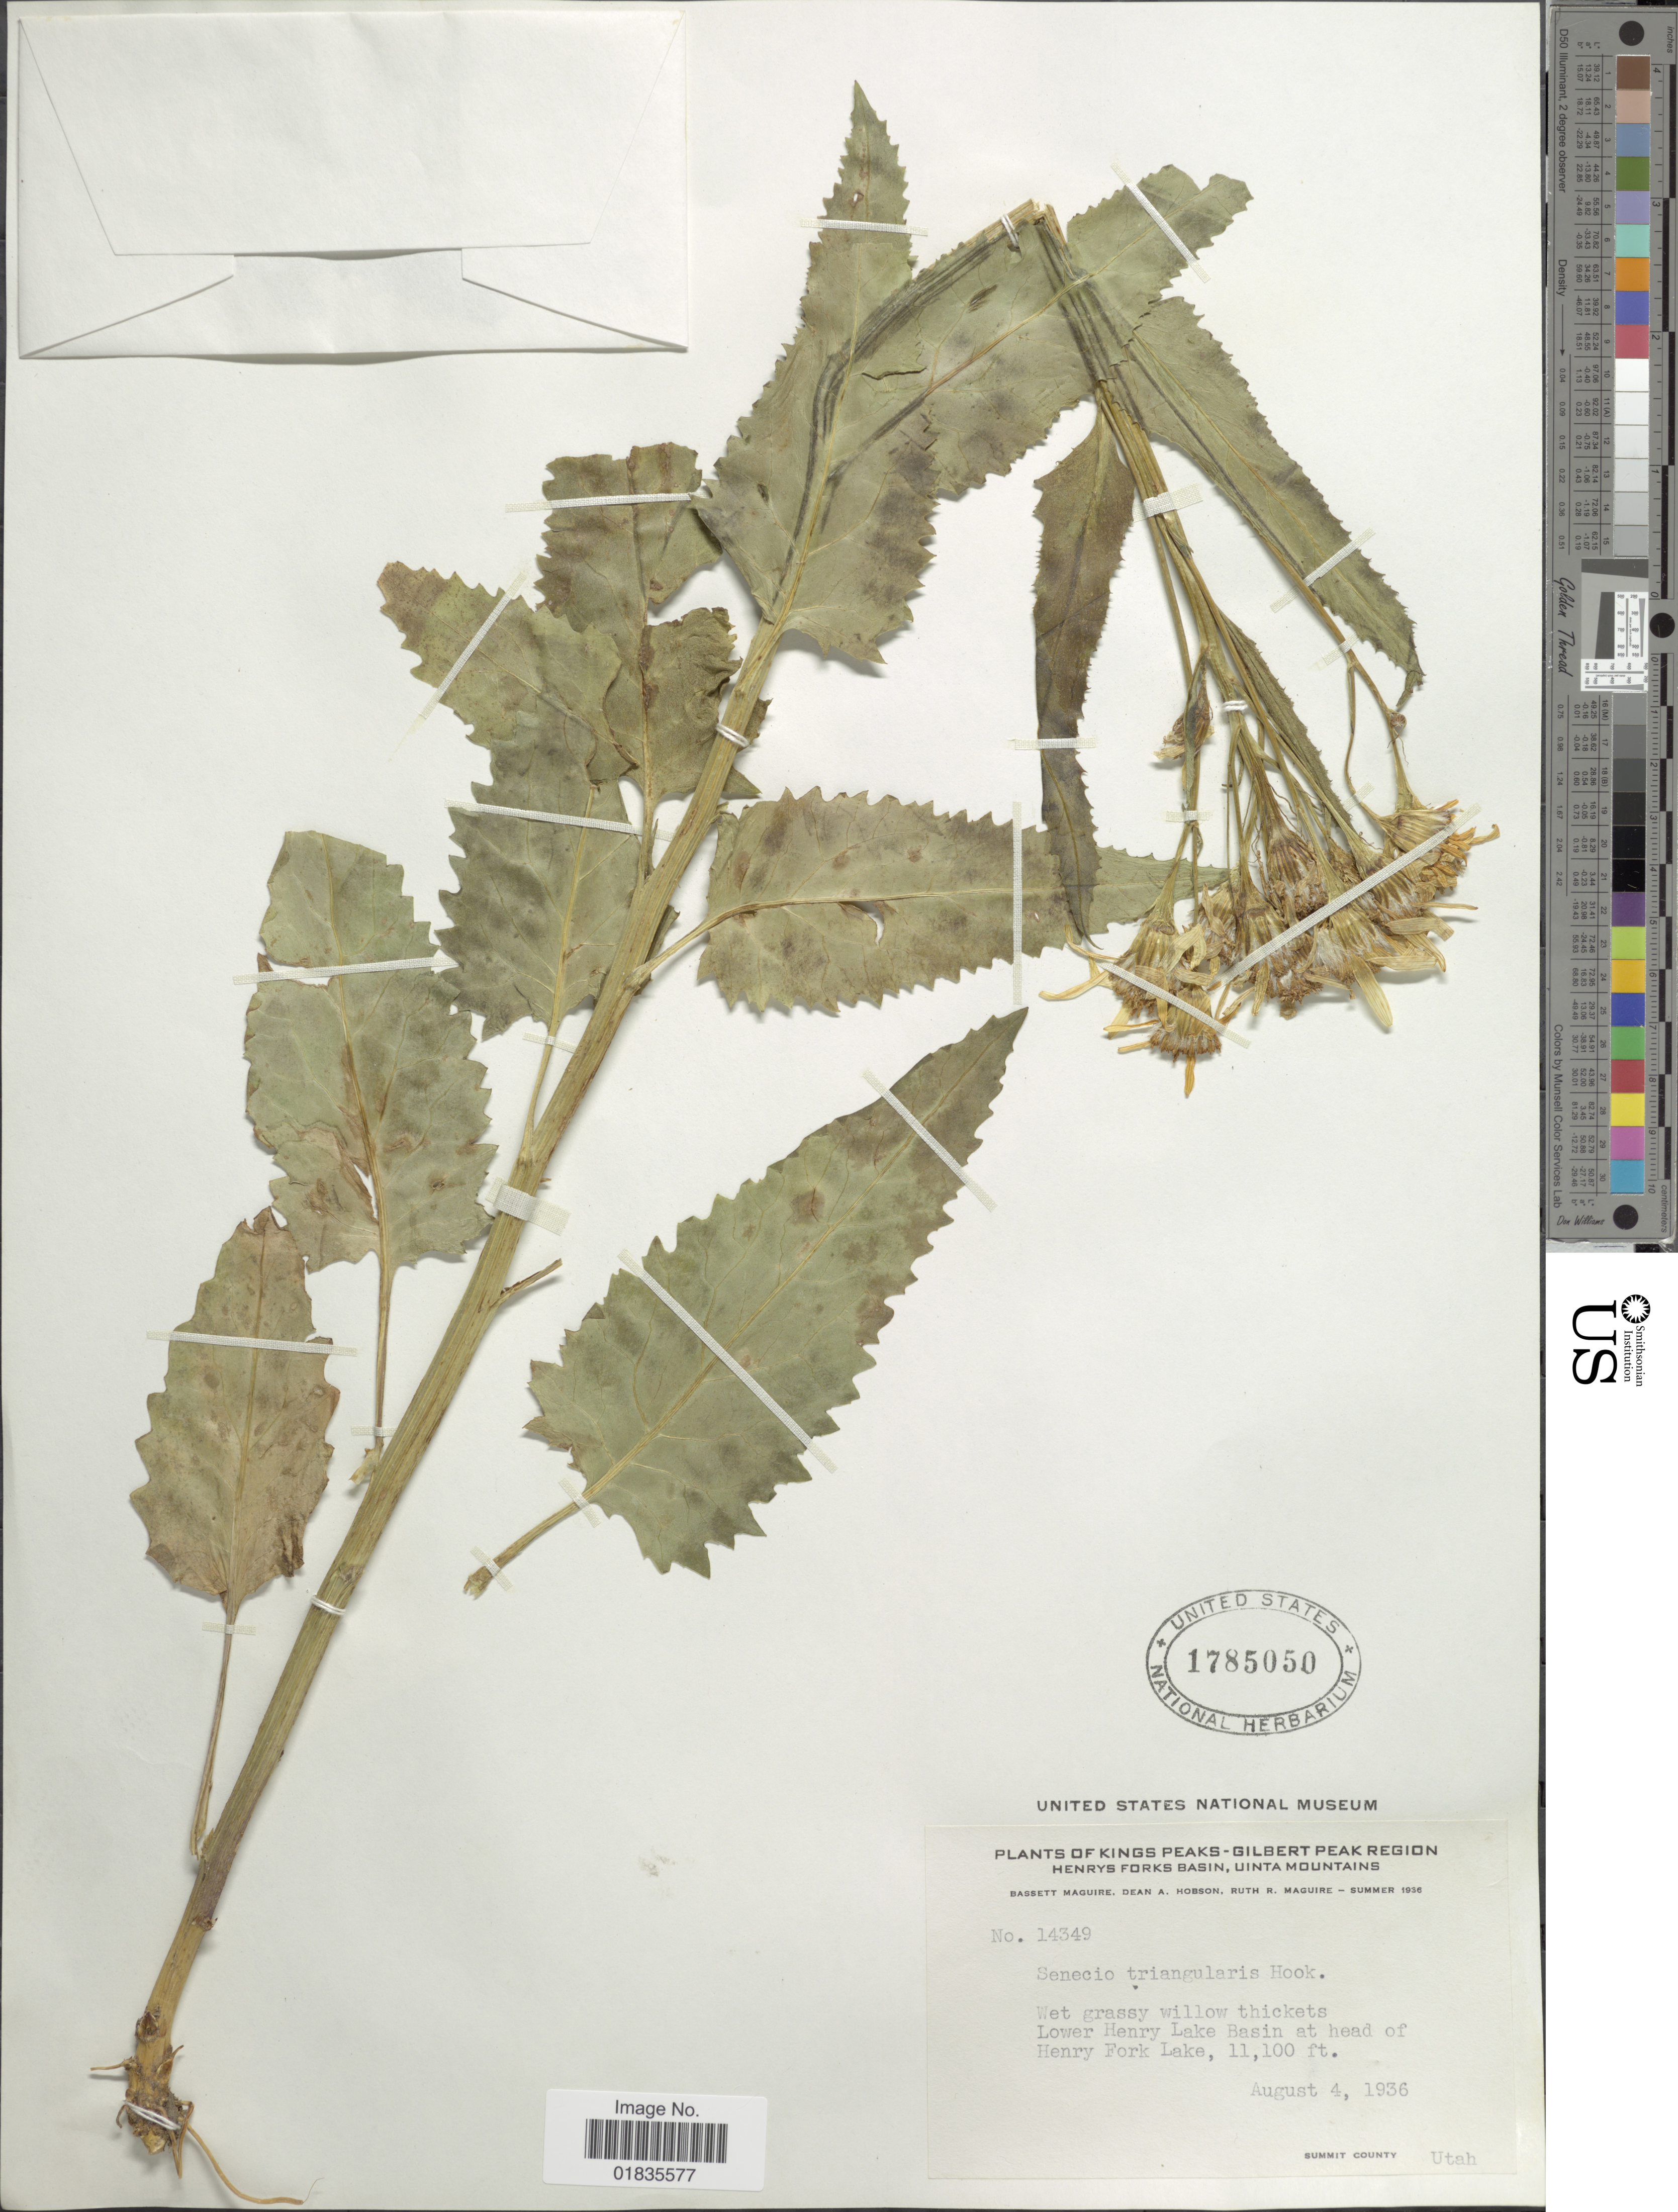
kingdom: Plantae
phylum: Tracheophyta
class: Magnoliopsida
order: Asterales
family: Asteraceae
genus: Senecio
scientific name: Senecio triangularis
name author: Hook.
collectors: B. Maguire, D. Hobson & R. R. Maguire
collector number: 14349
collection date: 1936-08-04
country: United States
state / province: Utah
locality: Kings Peaks-Gilbert Peak Region, Henry Forks Basin, Uinta Mountains, wet grassy willow thickets, Lower Henry Lake Basin at head of Henry Fork Lake.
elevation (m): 3383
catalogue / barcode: US 1785050